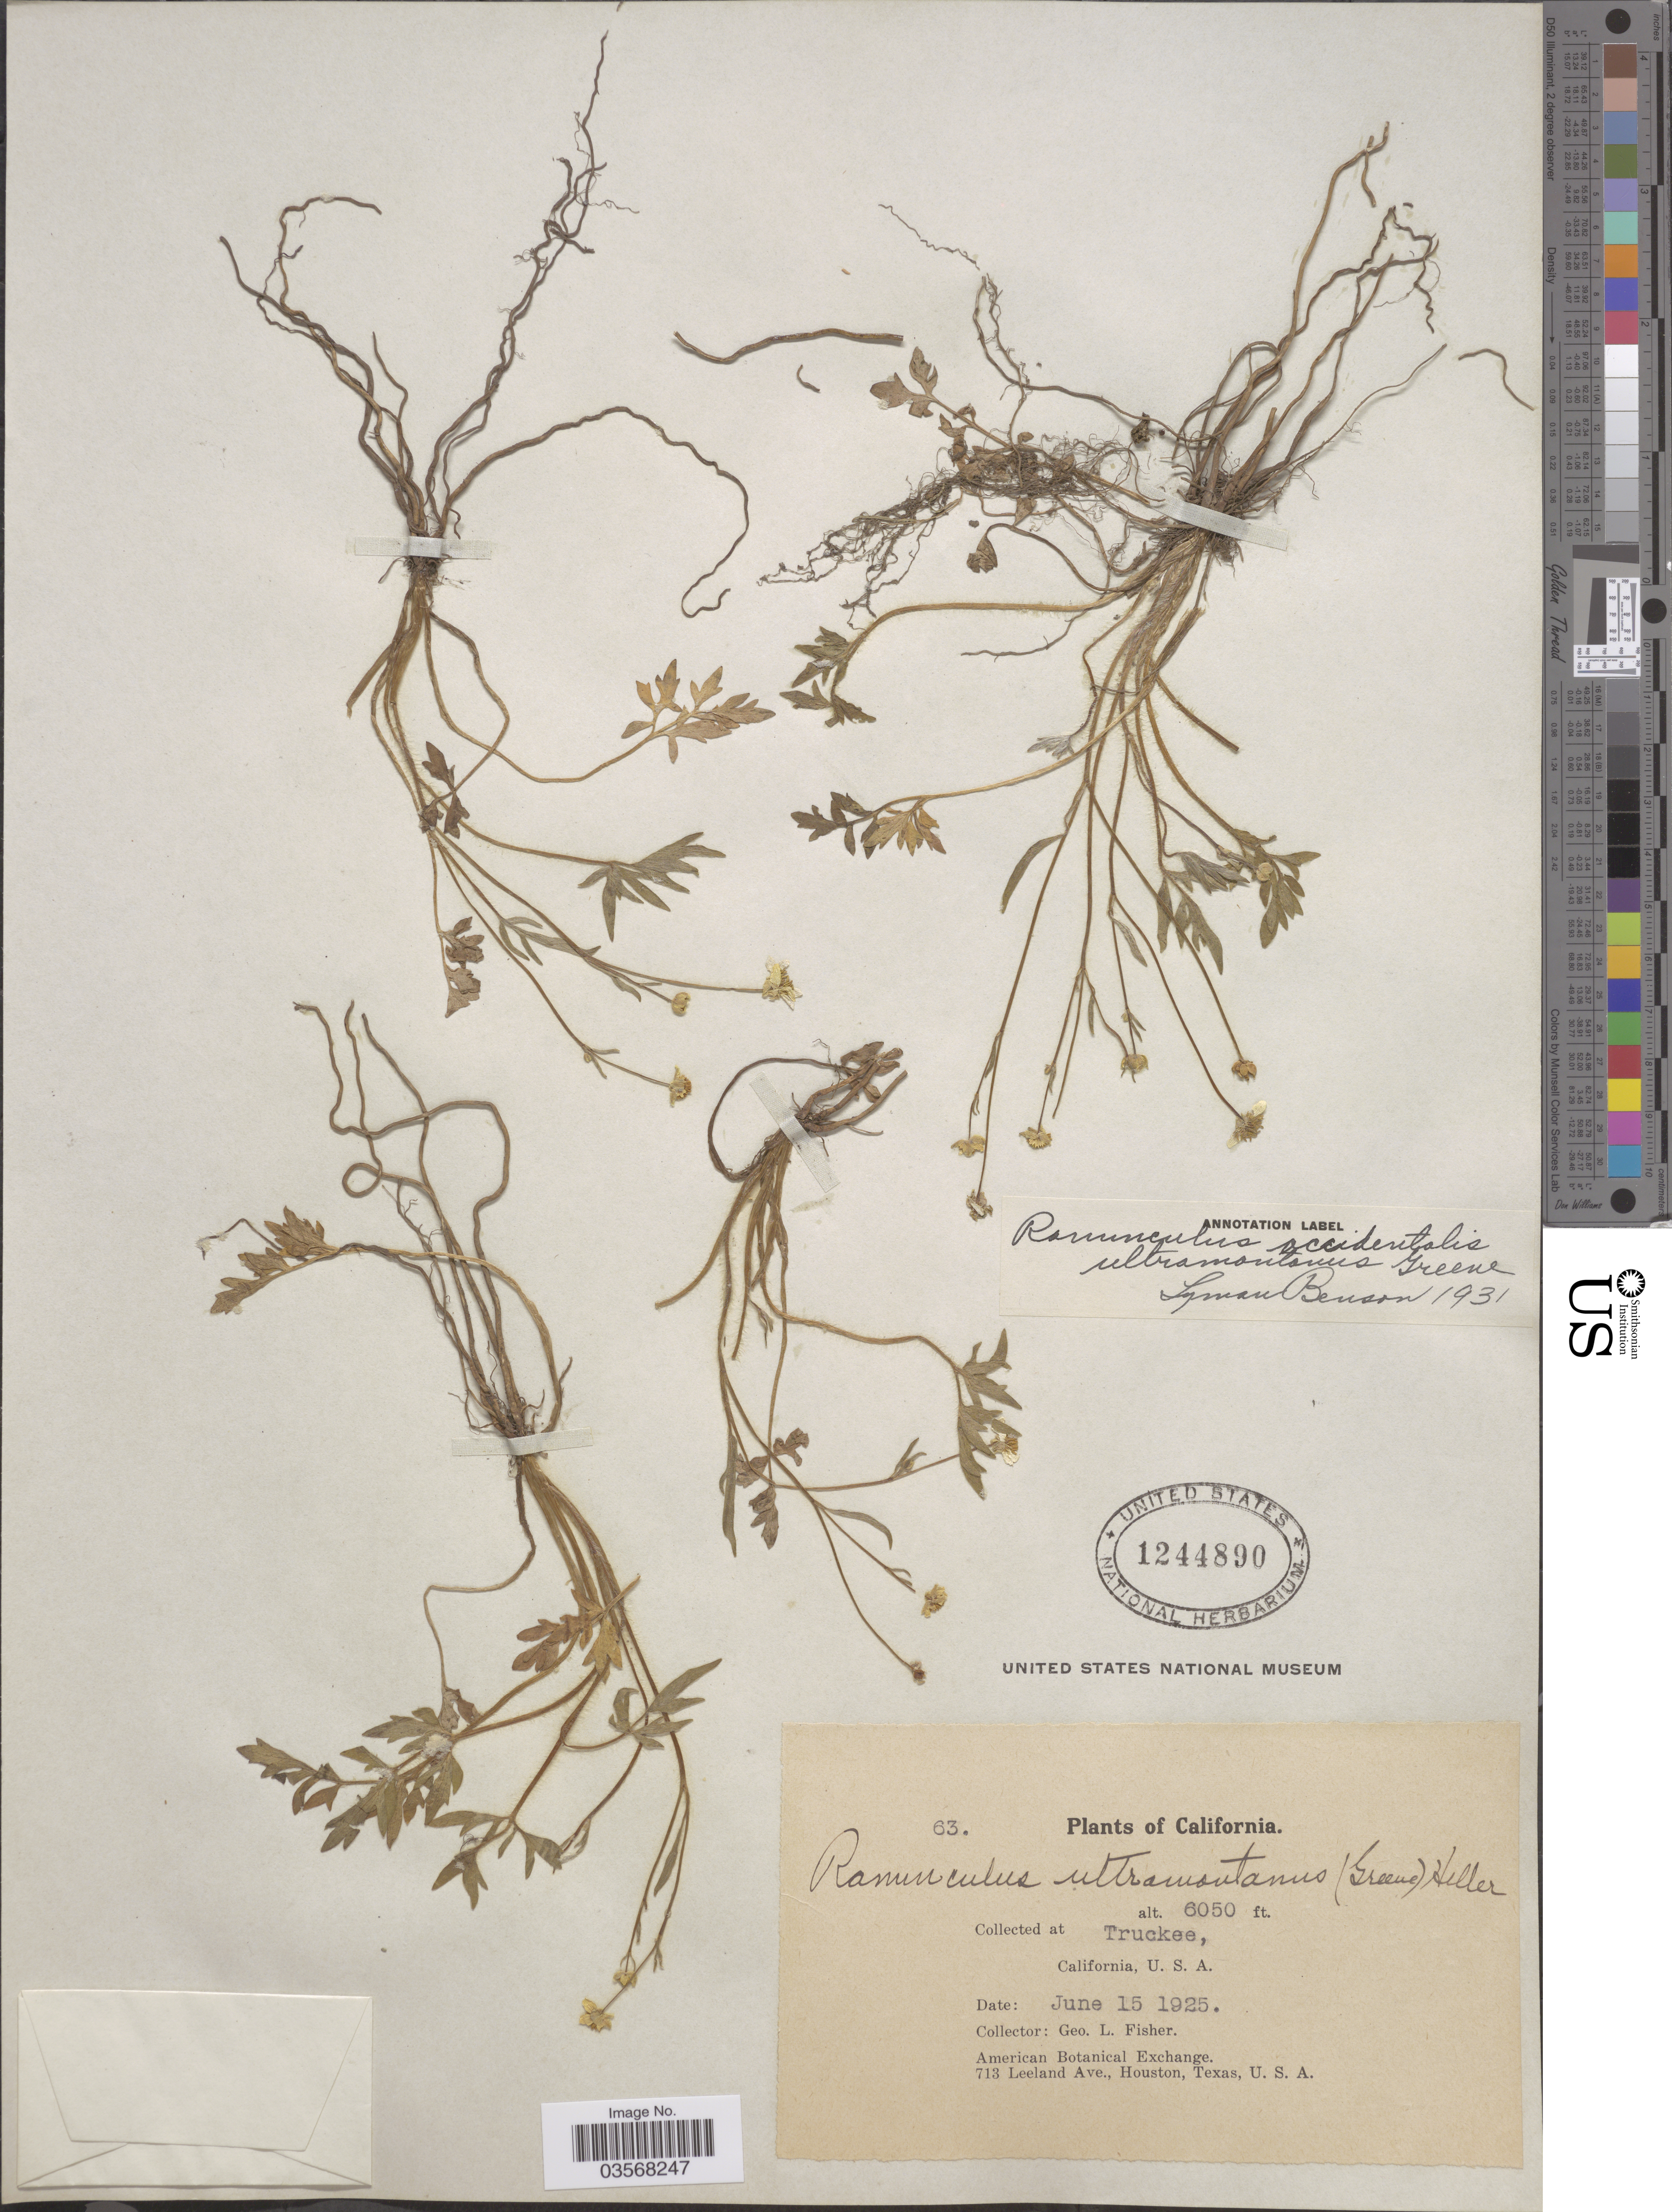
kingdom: Plantae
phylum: Tracheophyta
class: Magnoliopsida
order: Ranunculales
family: Ranunculaceae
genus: Ranunculus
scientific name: Ranunculus occidentalis var. ultramontanus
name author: Nutt.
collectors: G. L. Fisher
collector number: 63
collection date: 1925-06-15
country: United States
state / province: California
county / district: Nevada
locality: Truckee.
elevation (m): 1844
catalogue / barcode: US 1244890